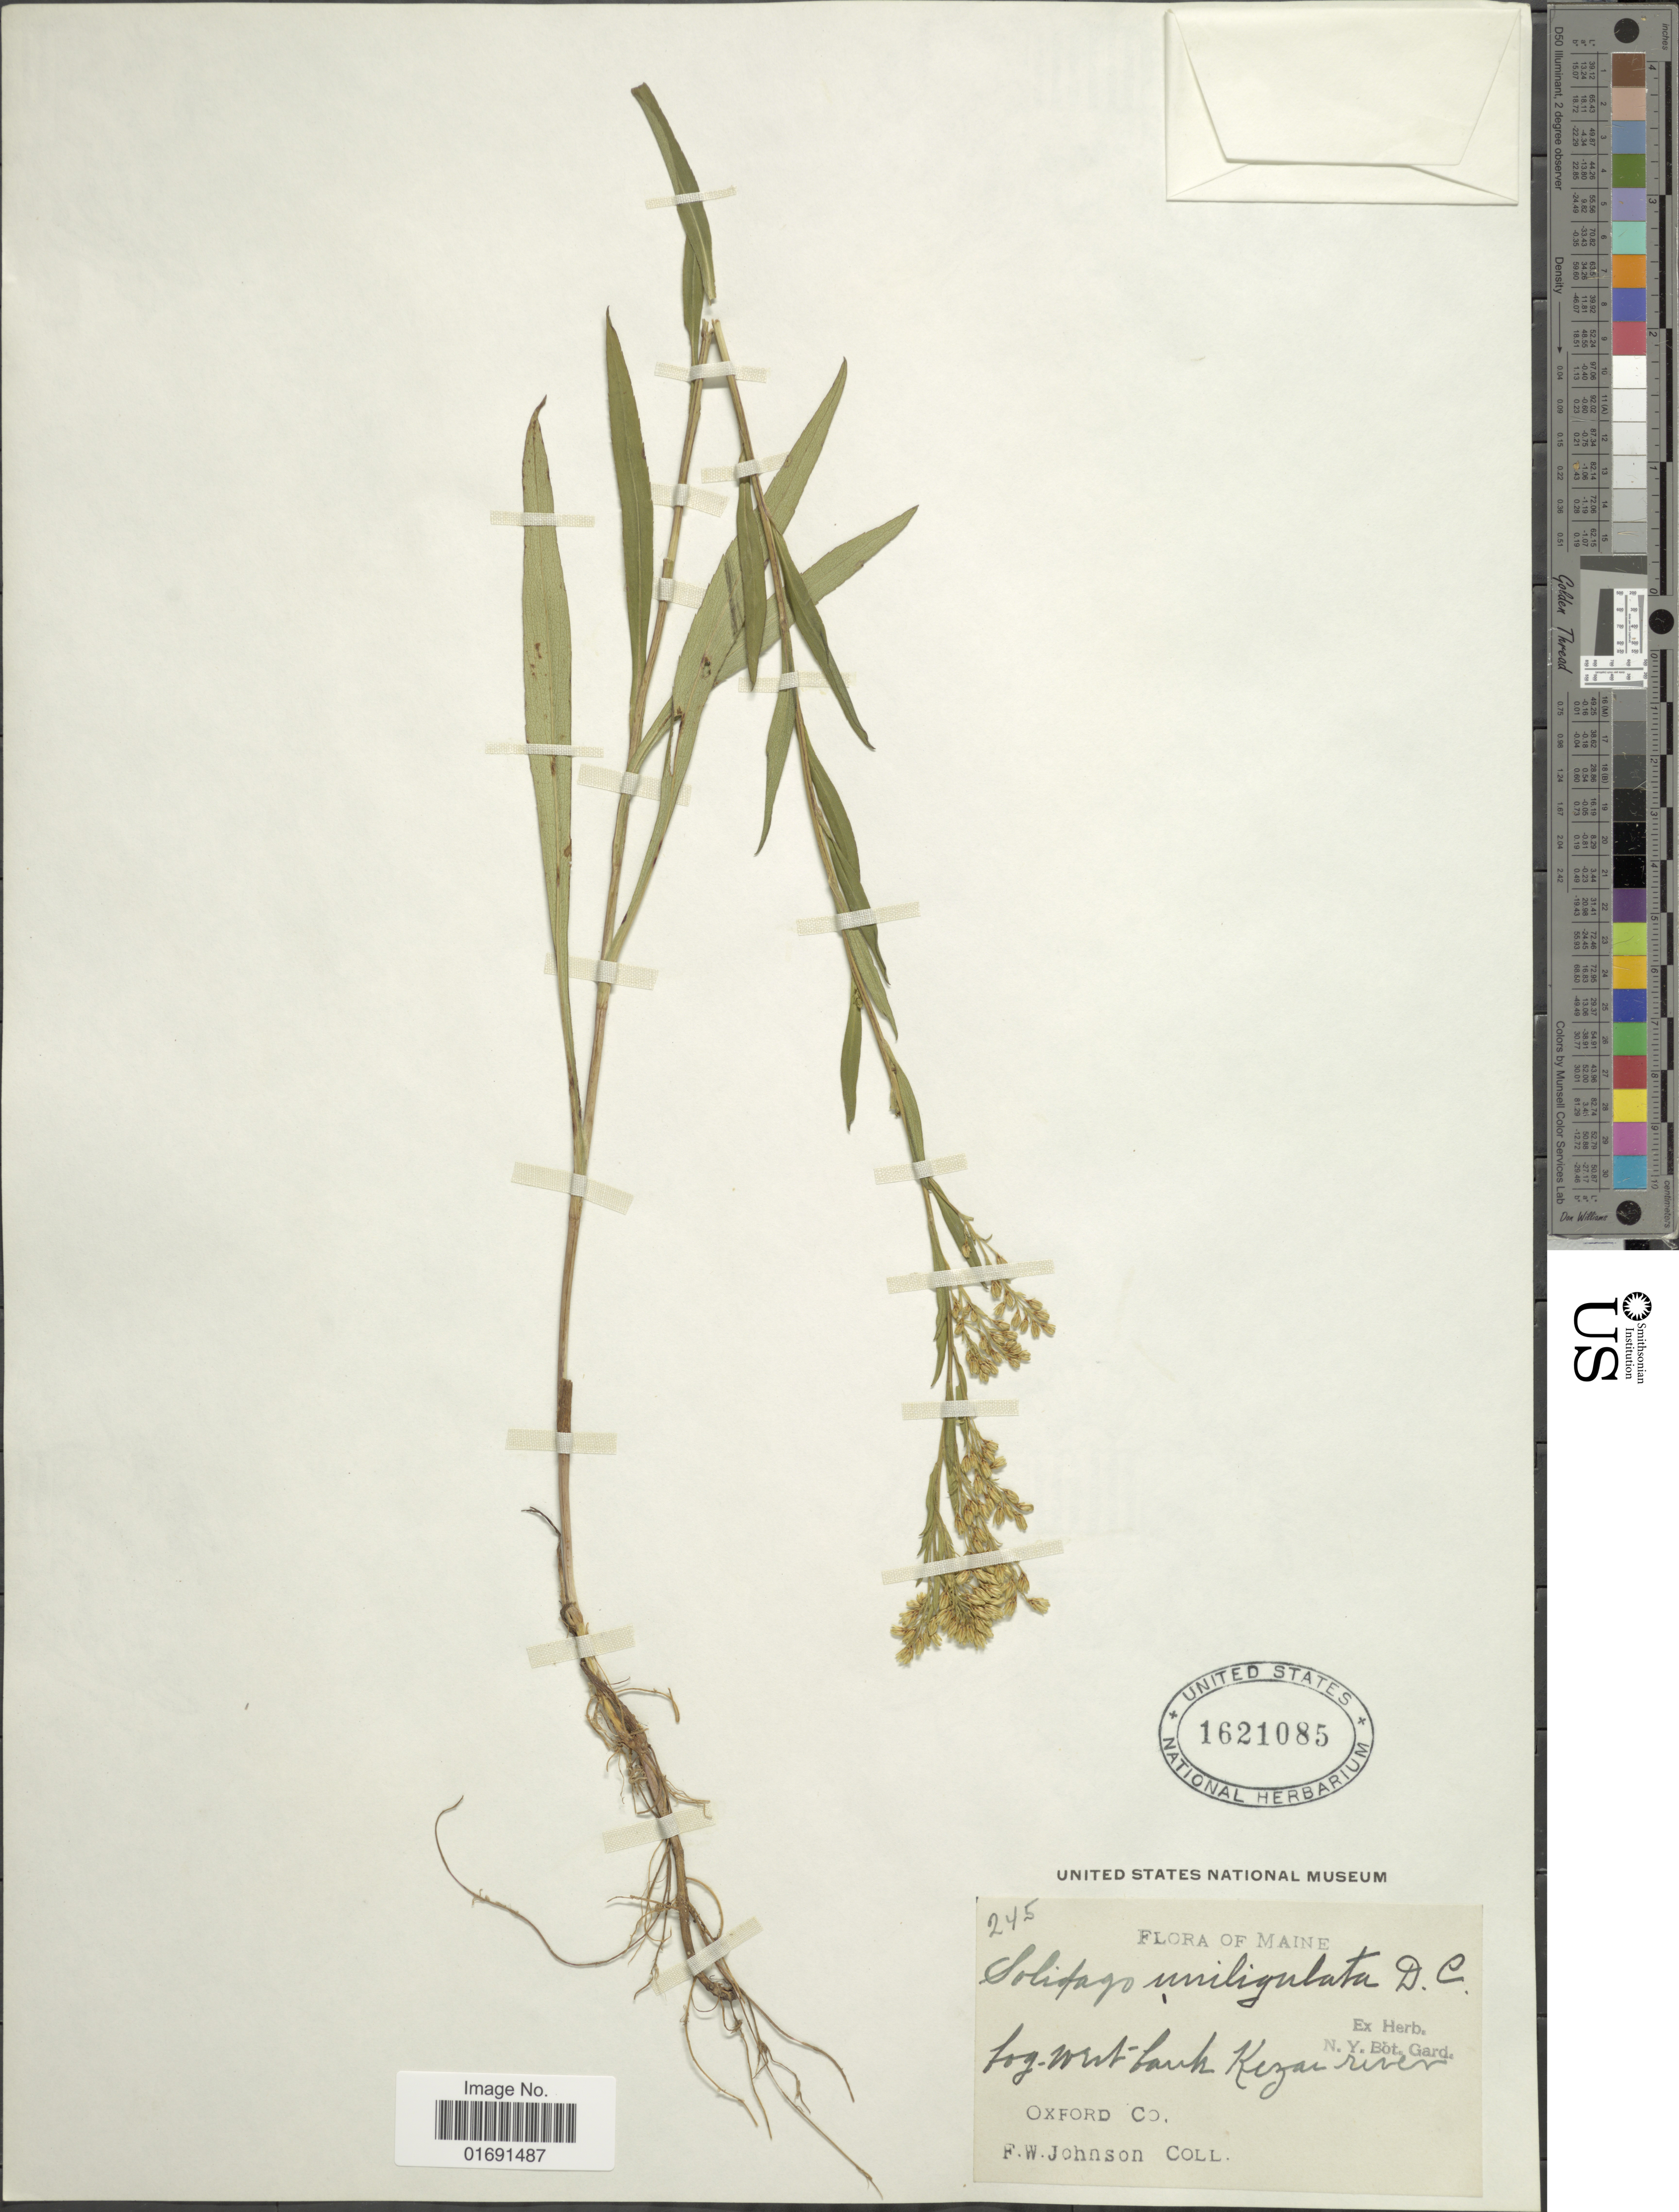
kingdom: Plantae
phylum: Tracheophyta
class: Magnoliopsida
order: Asterales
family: Asteraceae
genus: Solidago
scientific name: Solidago uniligulata var. uniligulata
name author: (DC.) Porter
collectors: F. W. Johnson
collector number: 245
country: United States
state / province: Maine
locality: Kezar River, Oxford Co.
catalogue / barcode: US 1621085